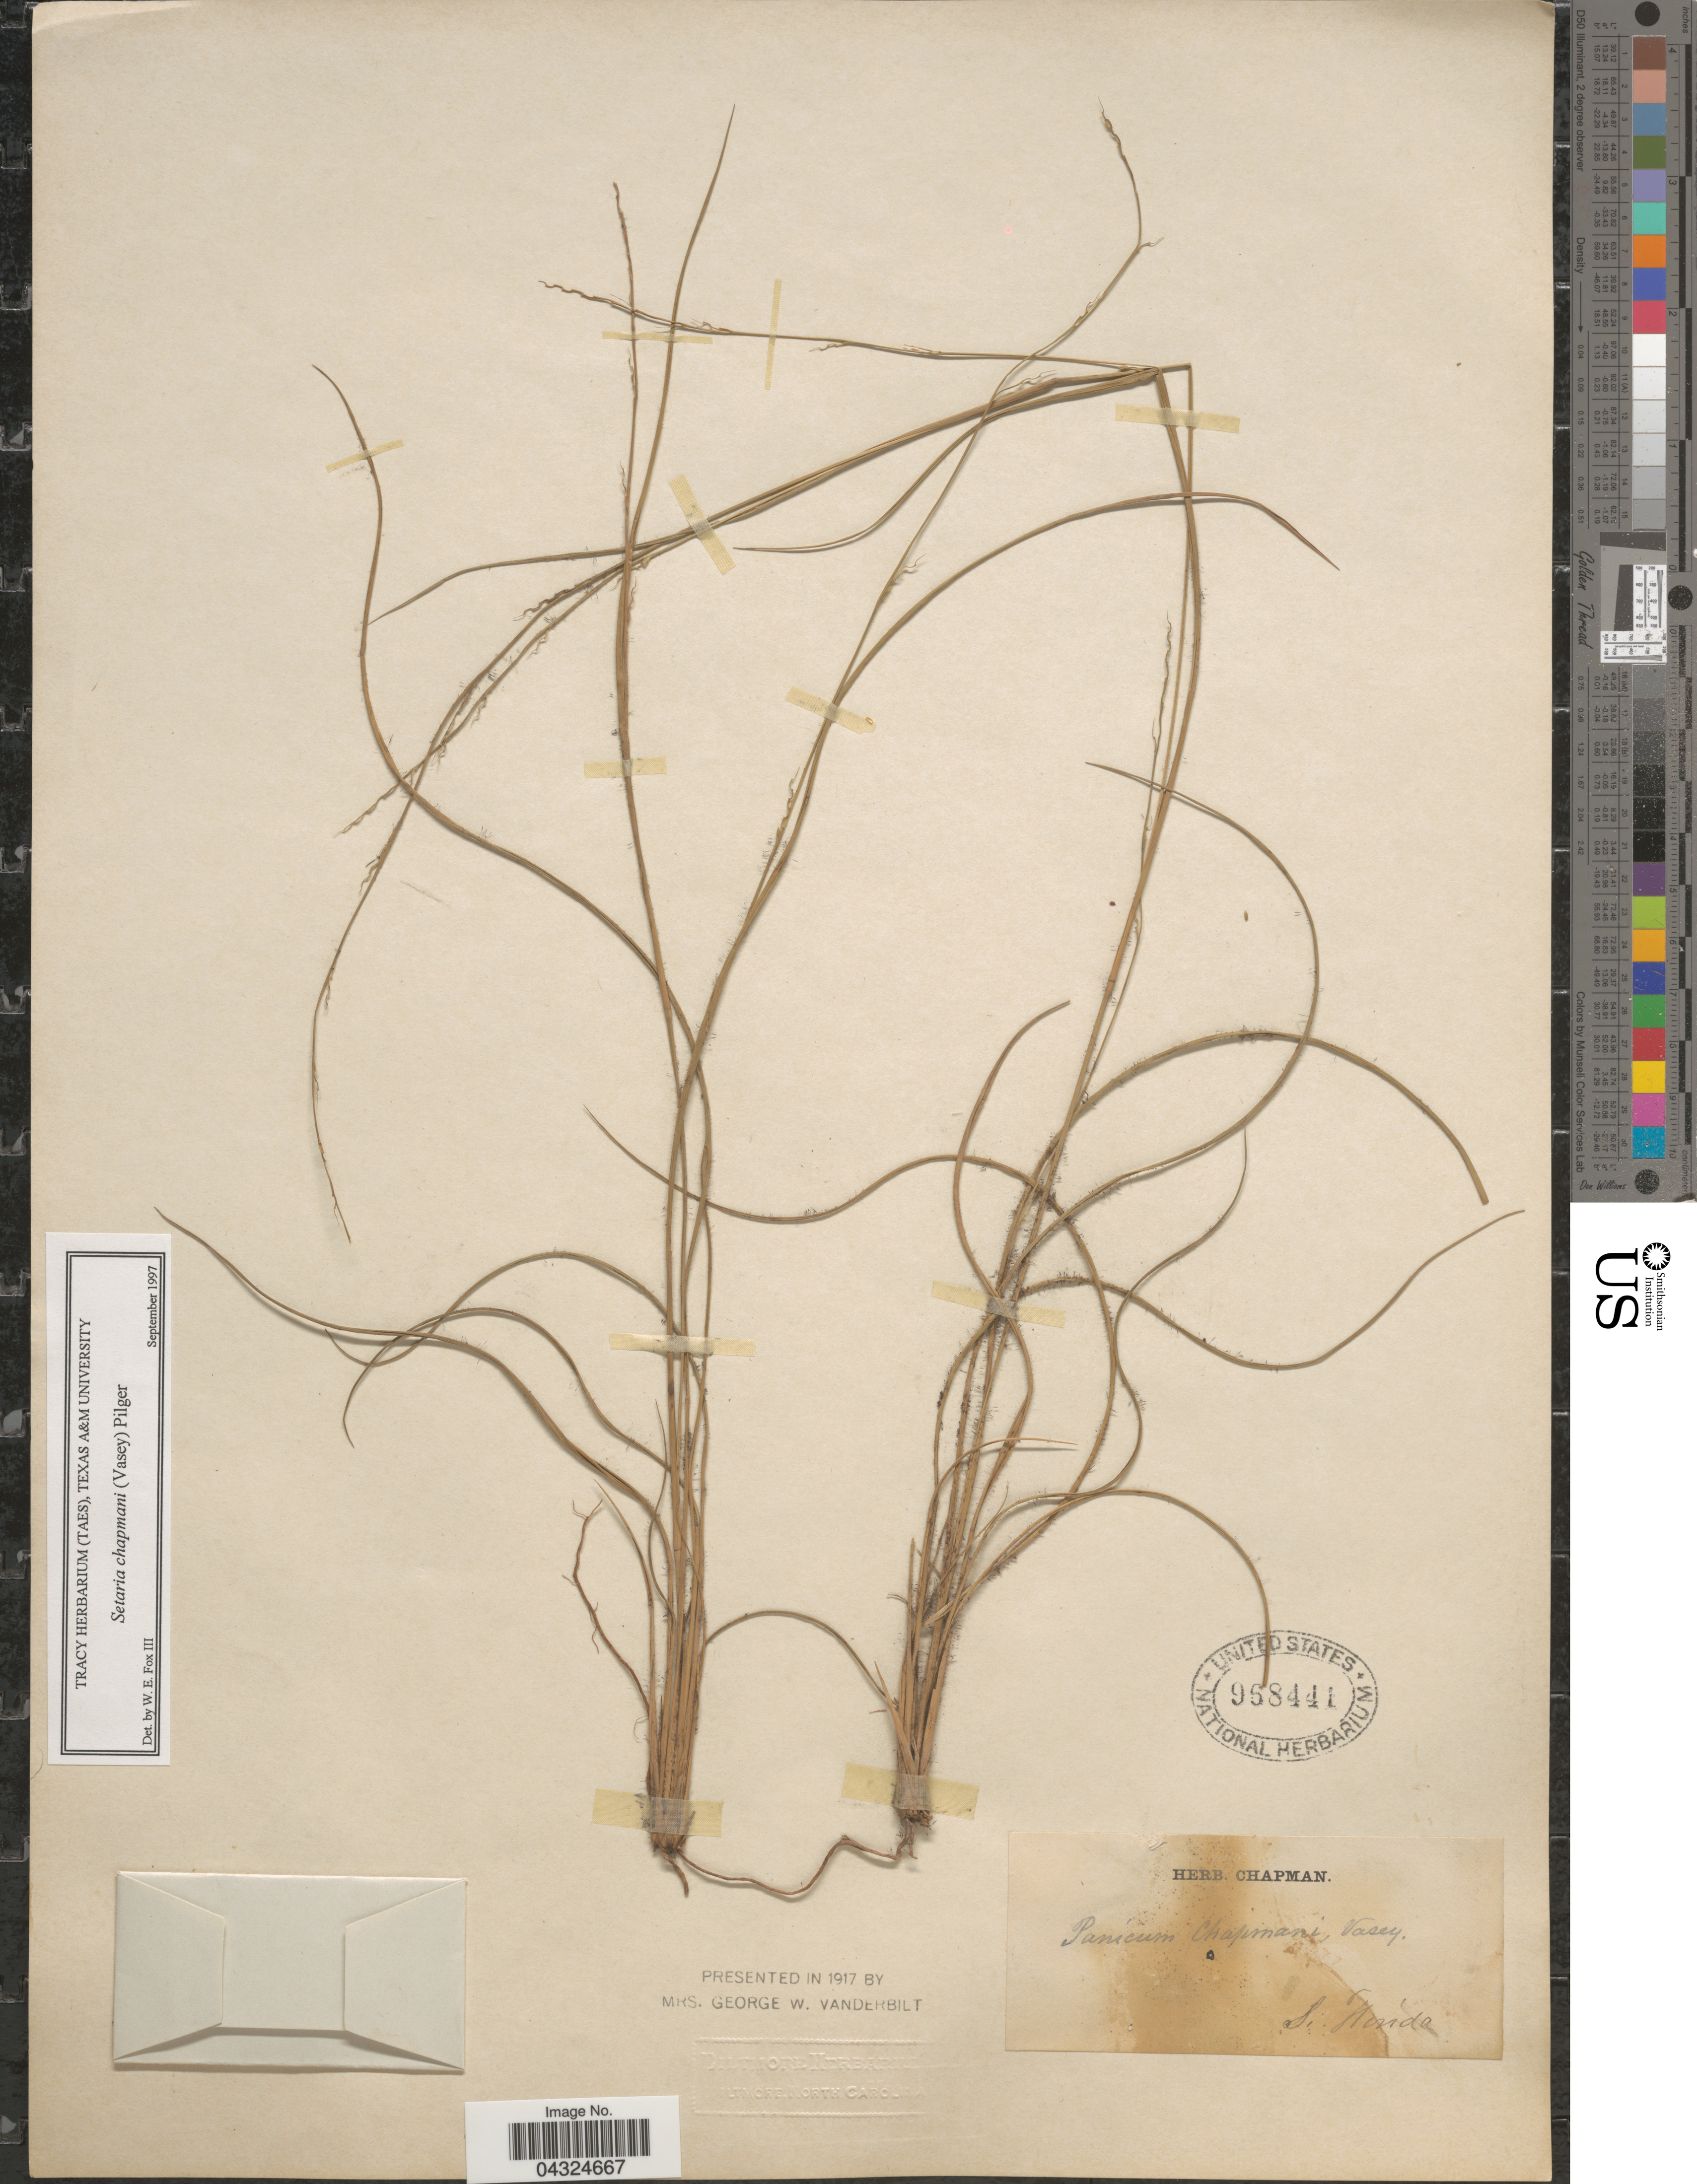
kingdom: Plantae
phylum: Tracheophyta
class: Liliopsida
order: Poales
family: Poaceae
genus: Setaria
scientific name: Setaria chapmanii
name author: (Vasey) Pilg.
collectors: ex herb. Chapman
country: United States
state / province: Florida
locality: S. Florida.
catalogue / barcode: US 968441